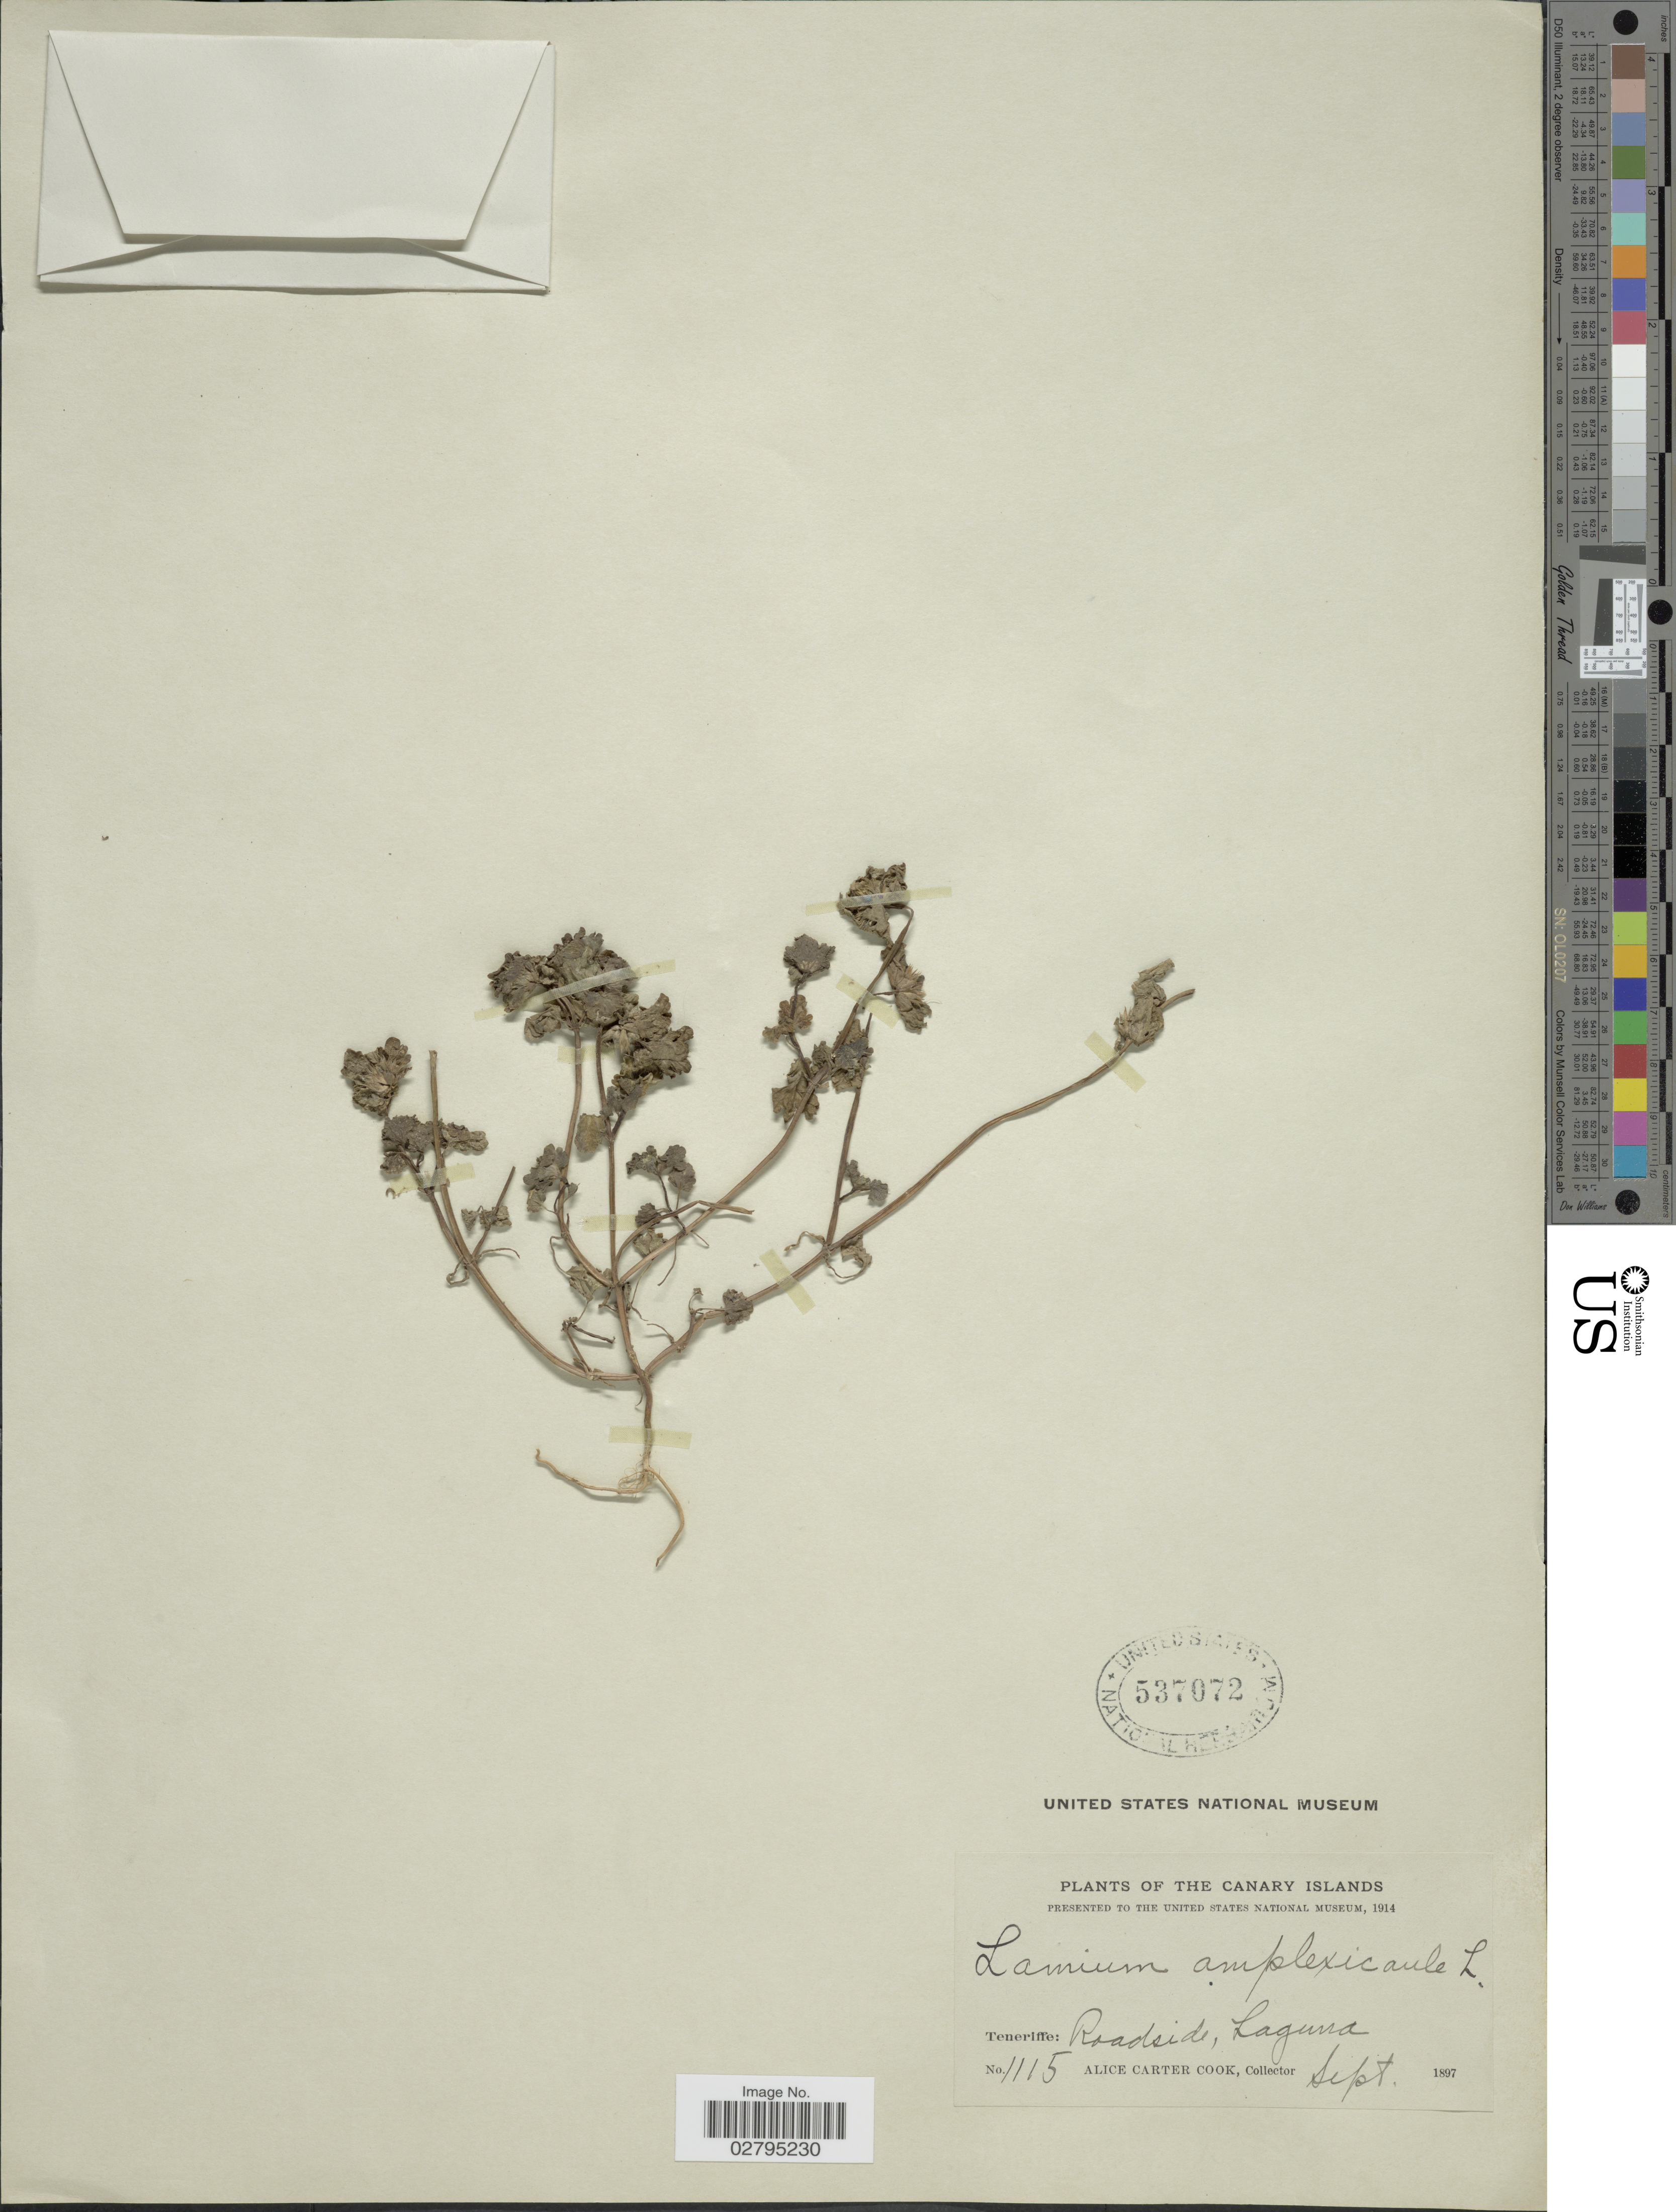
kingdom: Plantae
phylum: Tracheophyta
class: Magnoliopsida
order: Lamiales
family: Lamiaceae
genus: Lamium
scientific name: Lamium amplexicaule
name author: L.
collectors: Alice C. Cook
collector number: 1115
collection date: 1897-09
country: Spain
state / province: Canarias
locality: Canary Islands, Teneriffe: Roadside, Laguna.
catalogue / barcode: US 537072